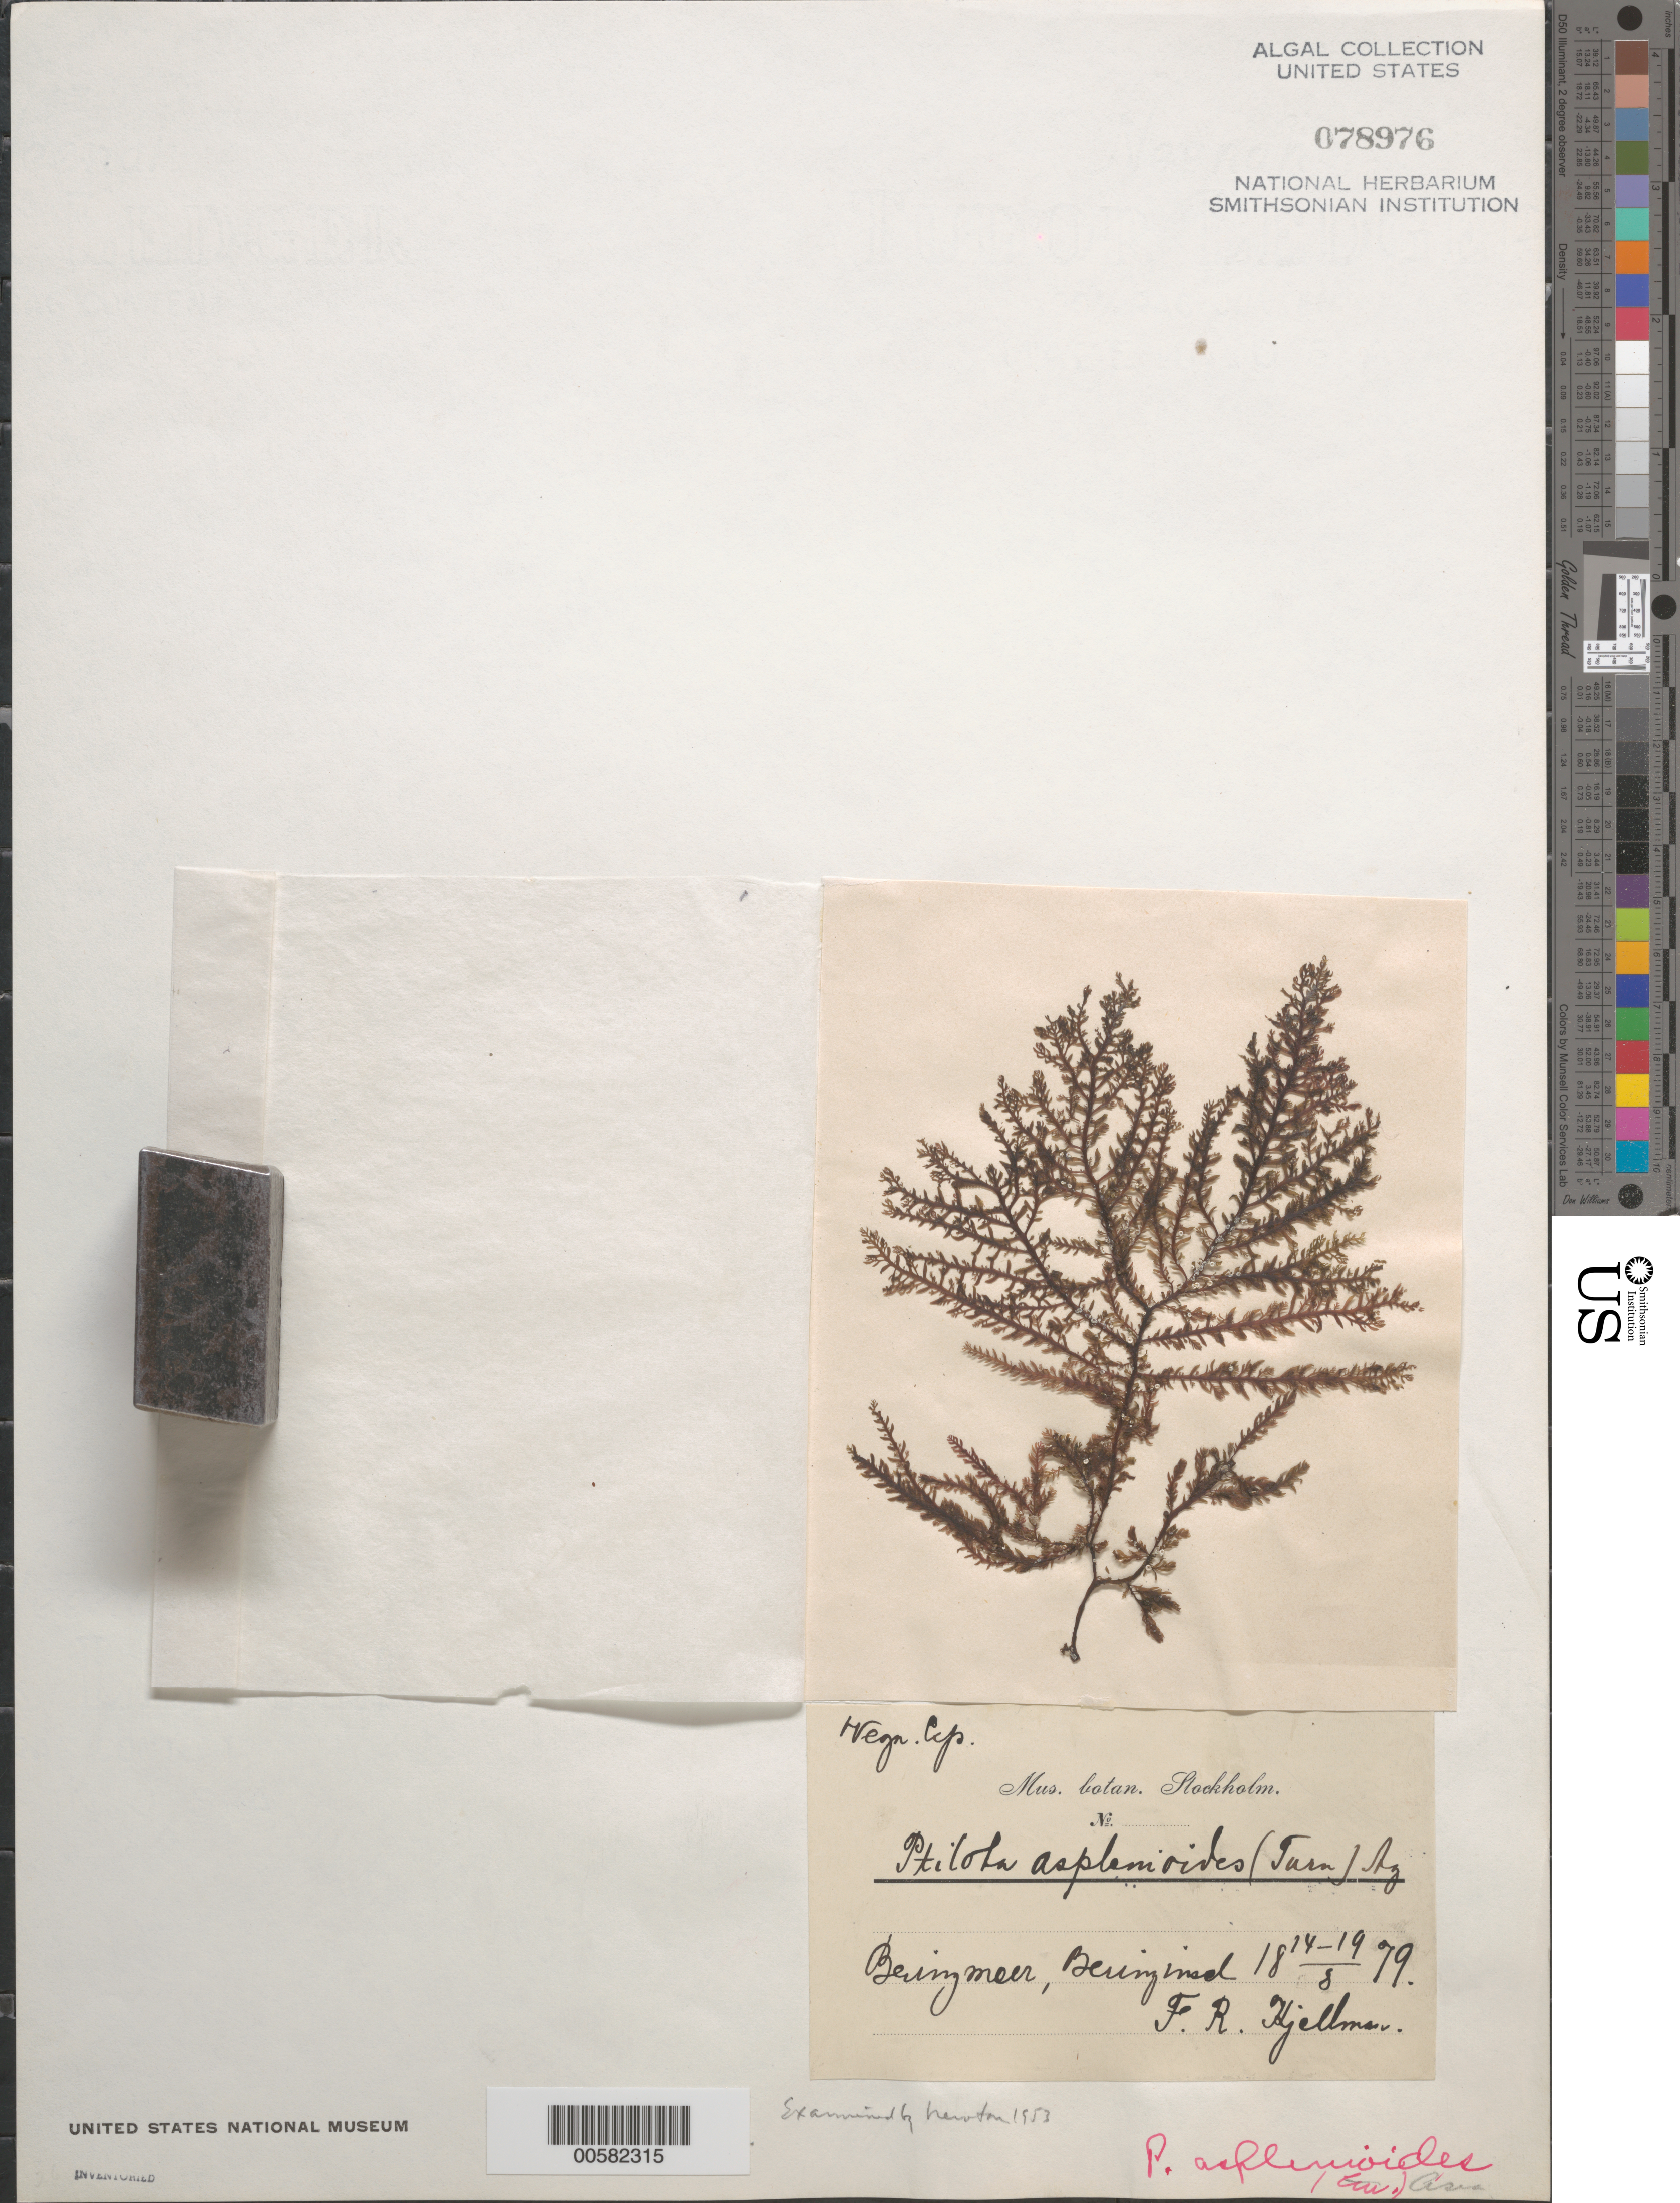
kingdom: Plantae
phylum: Rhodophyta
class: Florideophyceae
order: Ceramiales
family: Wrangeliaceae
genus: Ptilota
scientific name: Ptilota asplenioides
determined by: Newton, Linda M.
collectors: F. R. Kjellman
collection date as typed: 14 Aug 1879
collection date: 1879-08-14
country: Russian Federation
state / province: Kamchatka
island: Bering Island (Beringinsel)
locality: Bering Sea (Beringmeer)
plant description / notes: Vega Expedition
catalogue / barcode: US 78976